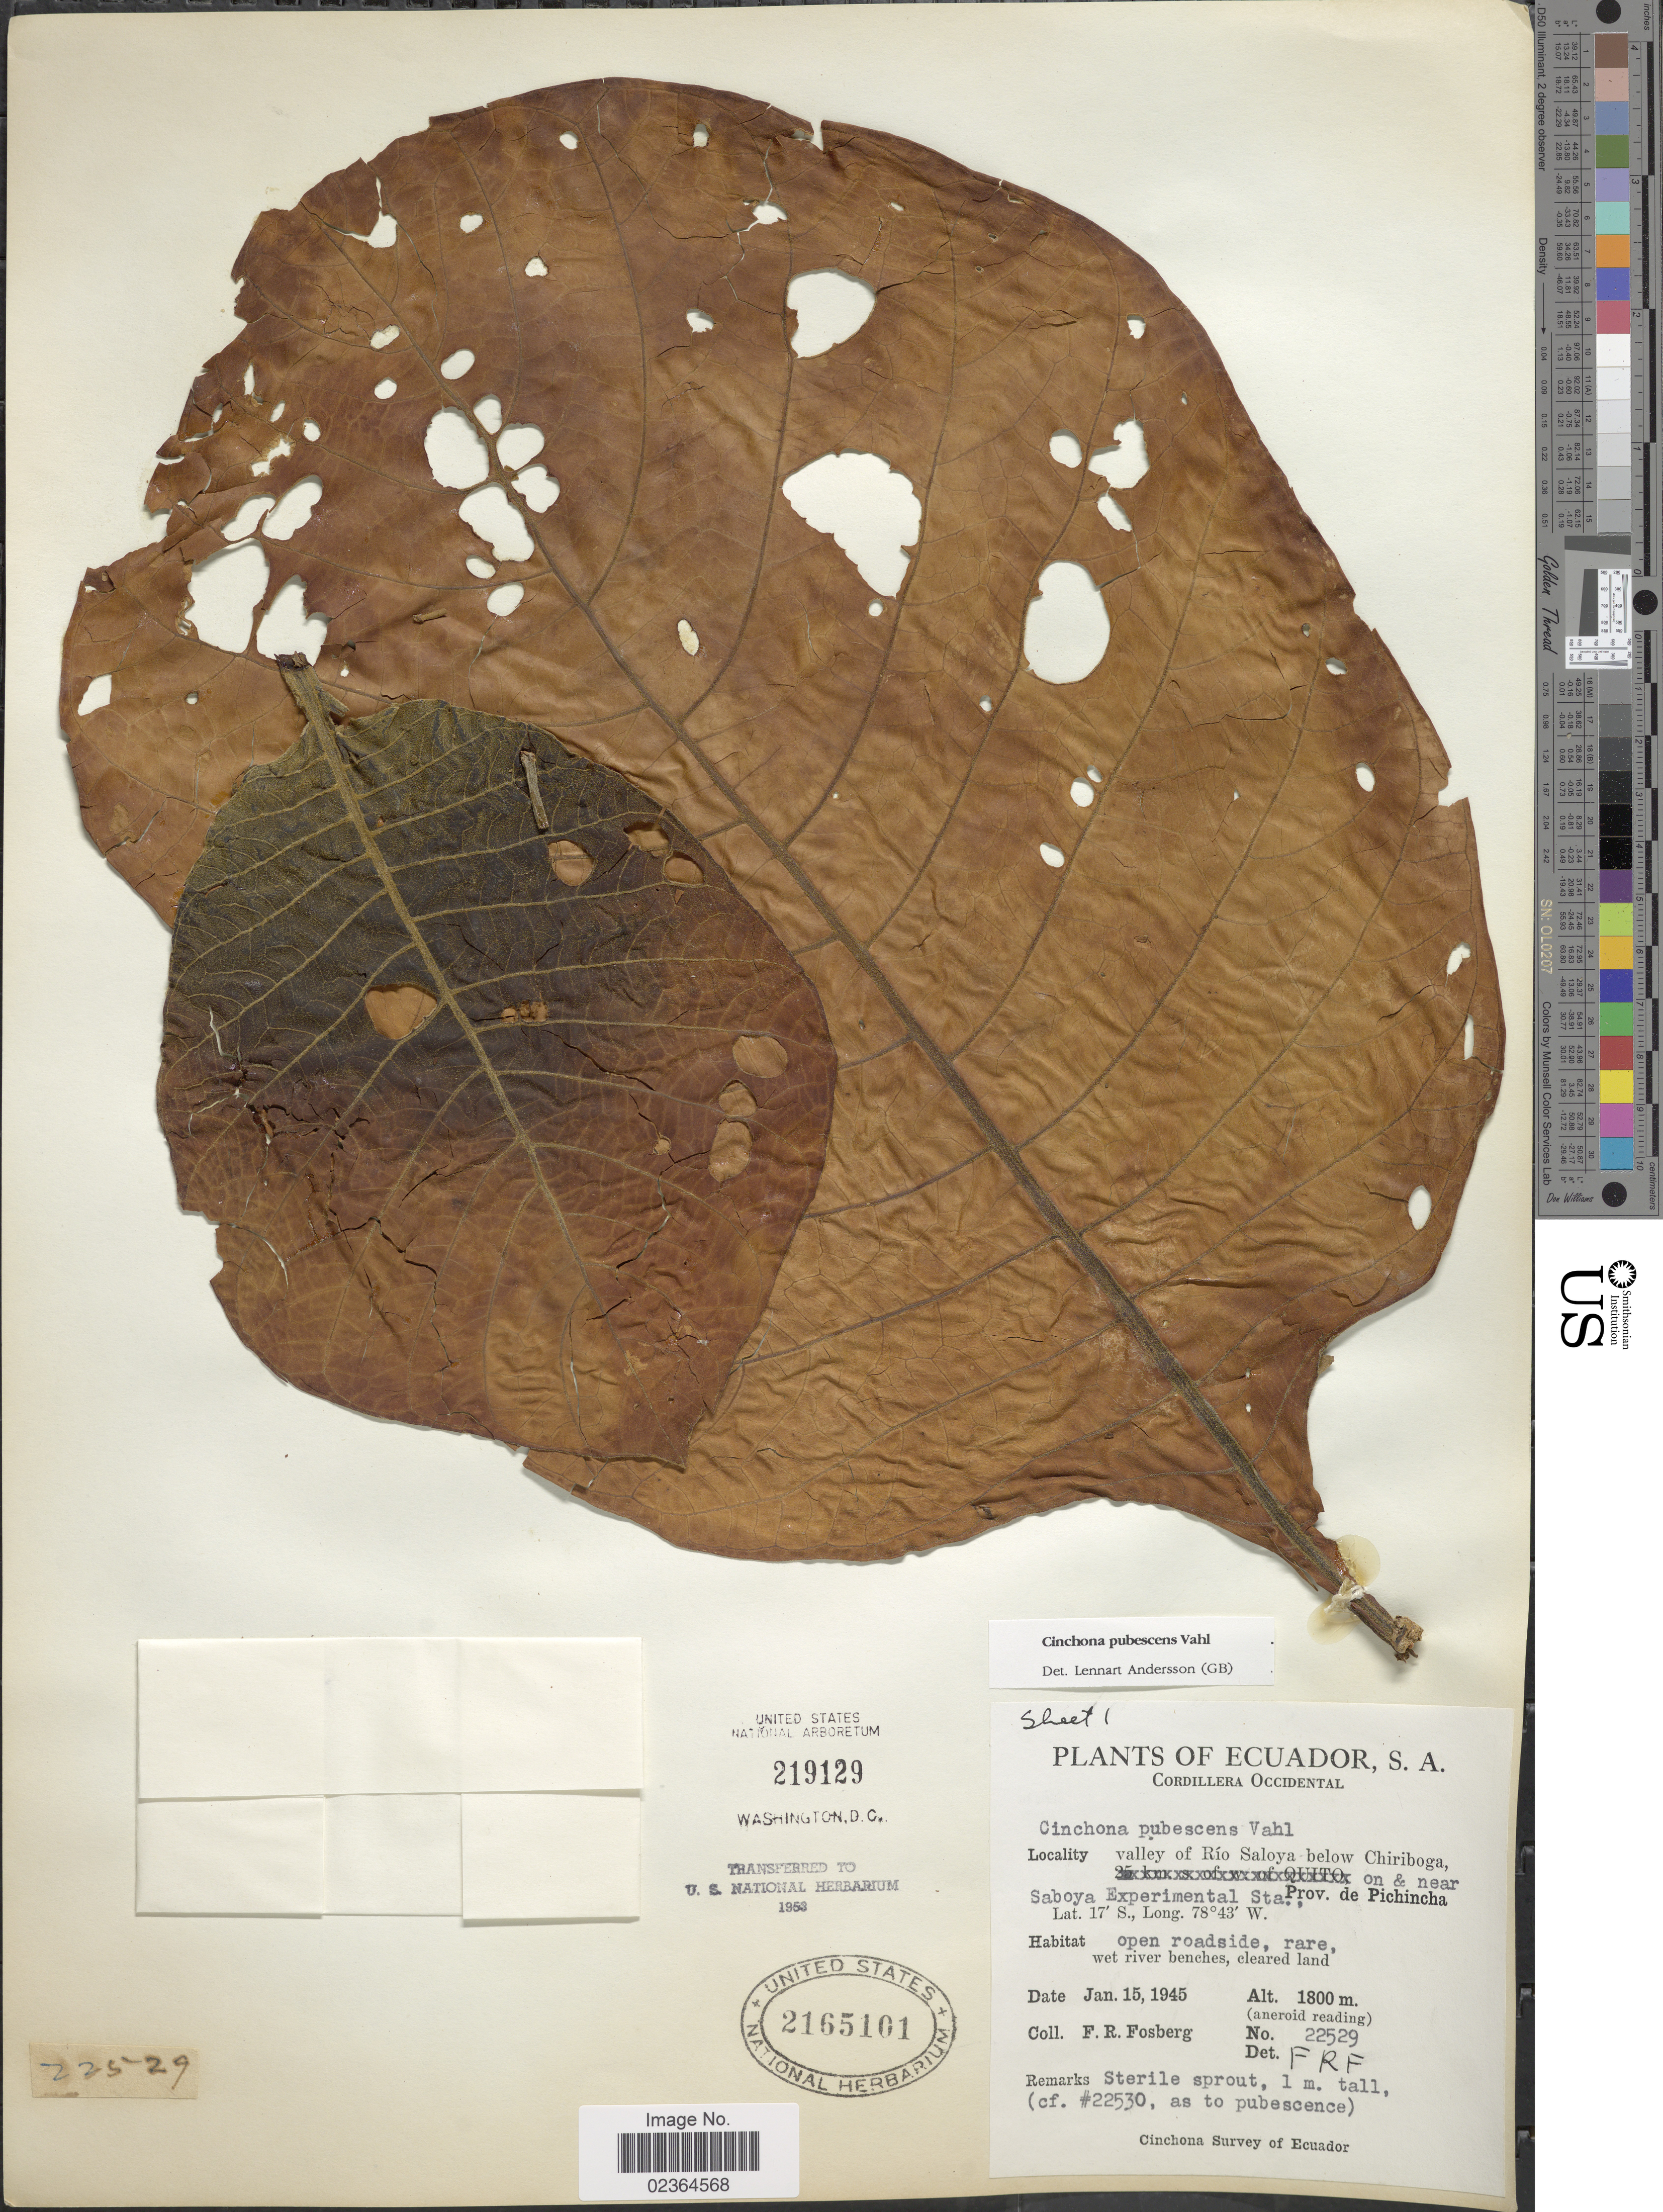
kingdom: Plantae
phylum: Tracheophyta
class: Magnoliopsida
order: Gentianales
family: Rubiaceae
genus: Cinchona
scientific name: Cinchona pubescens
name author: Vahl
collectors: F. R. Fosberg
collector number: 22529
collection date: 1945-01-15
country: Ecuador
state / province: Pichincha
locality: Cordillera Occidental. valley of Río Saloya below Chiriboga, on & near Saboya Experimental Sta.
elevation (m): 1800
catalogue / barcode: US 2165101